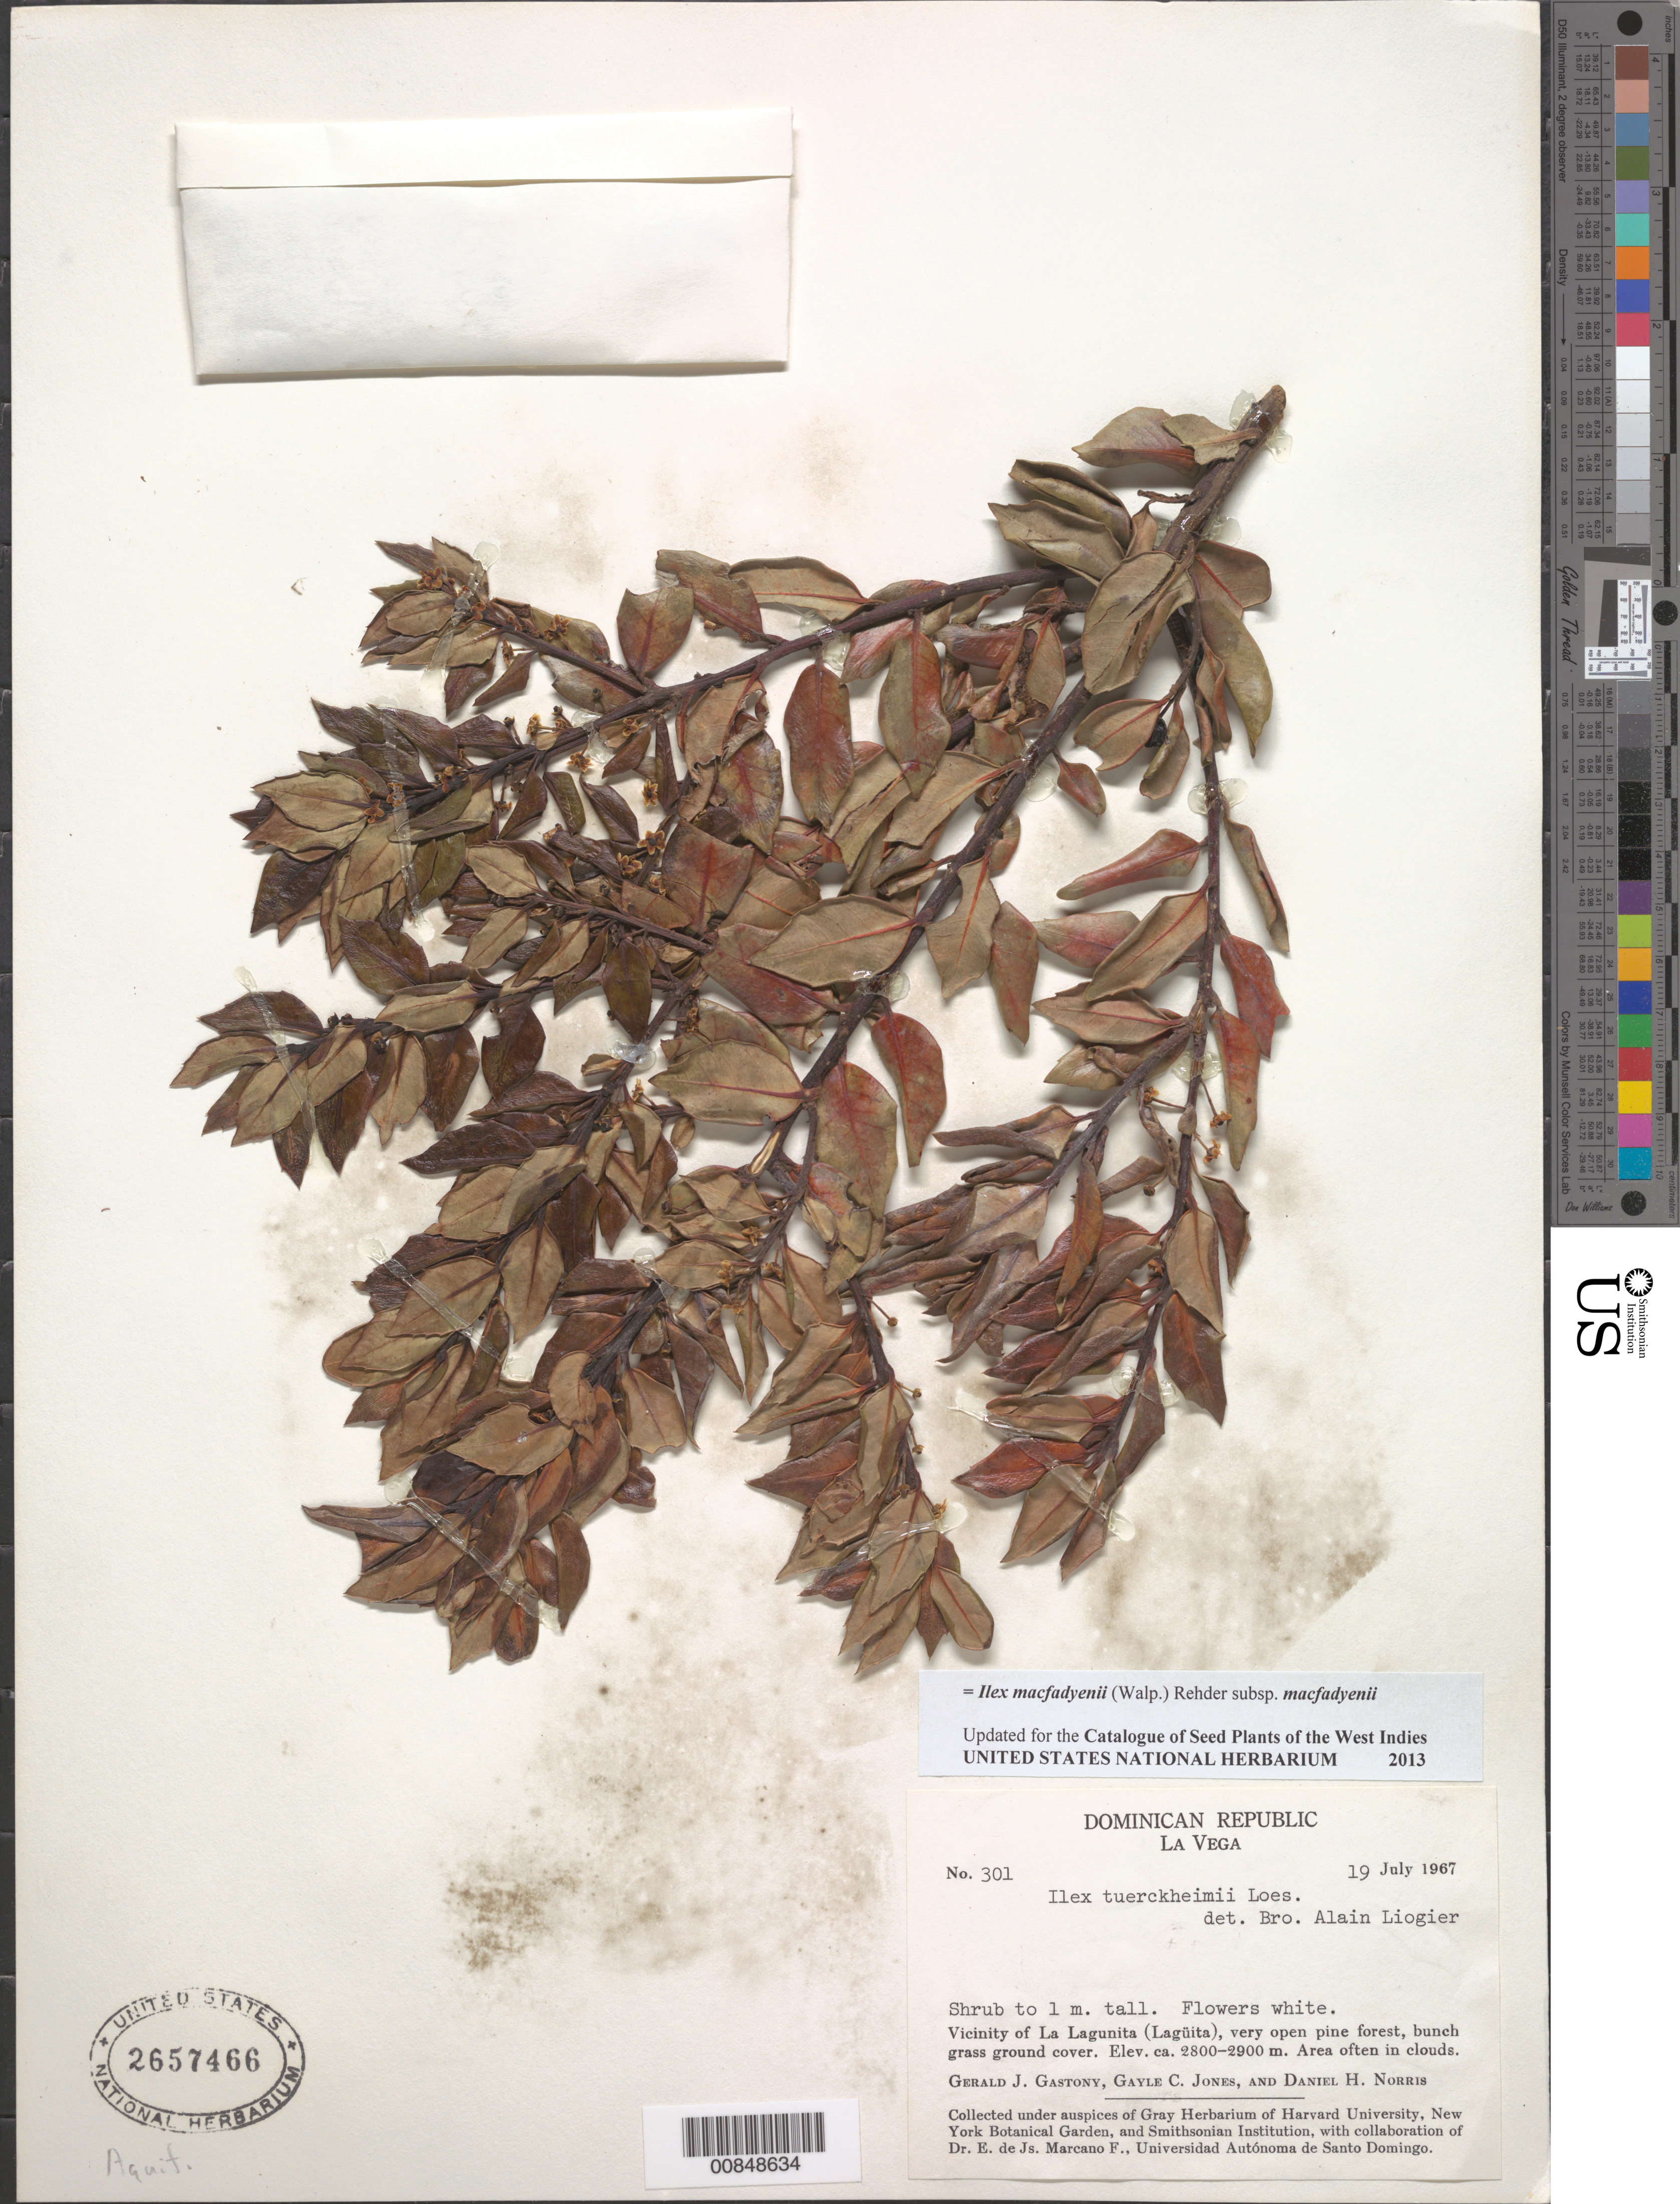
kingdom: Plantae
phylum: Tracheophyta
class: Magnoliopsida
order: Aquifoliales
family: Aquifoliaceae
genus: Ilex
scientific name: Ilex macfadyenii subsp. macfadyenii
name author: (Walp.) Rehder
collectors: G. Gastony, G. C. Jones & D. H. Norris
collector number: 301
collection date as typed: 19 Jul 1967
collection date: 1967-07-19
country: Dominican Republic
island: Hispaniola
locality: Vicinity of La Lagunita (Lagüita)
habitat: Very open pine forest, bunch grass ground cover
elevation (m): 2800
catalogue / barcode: US 2657466